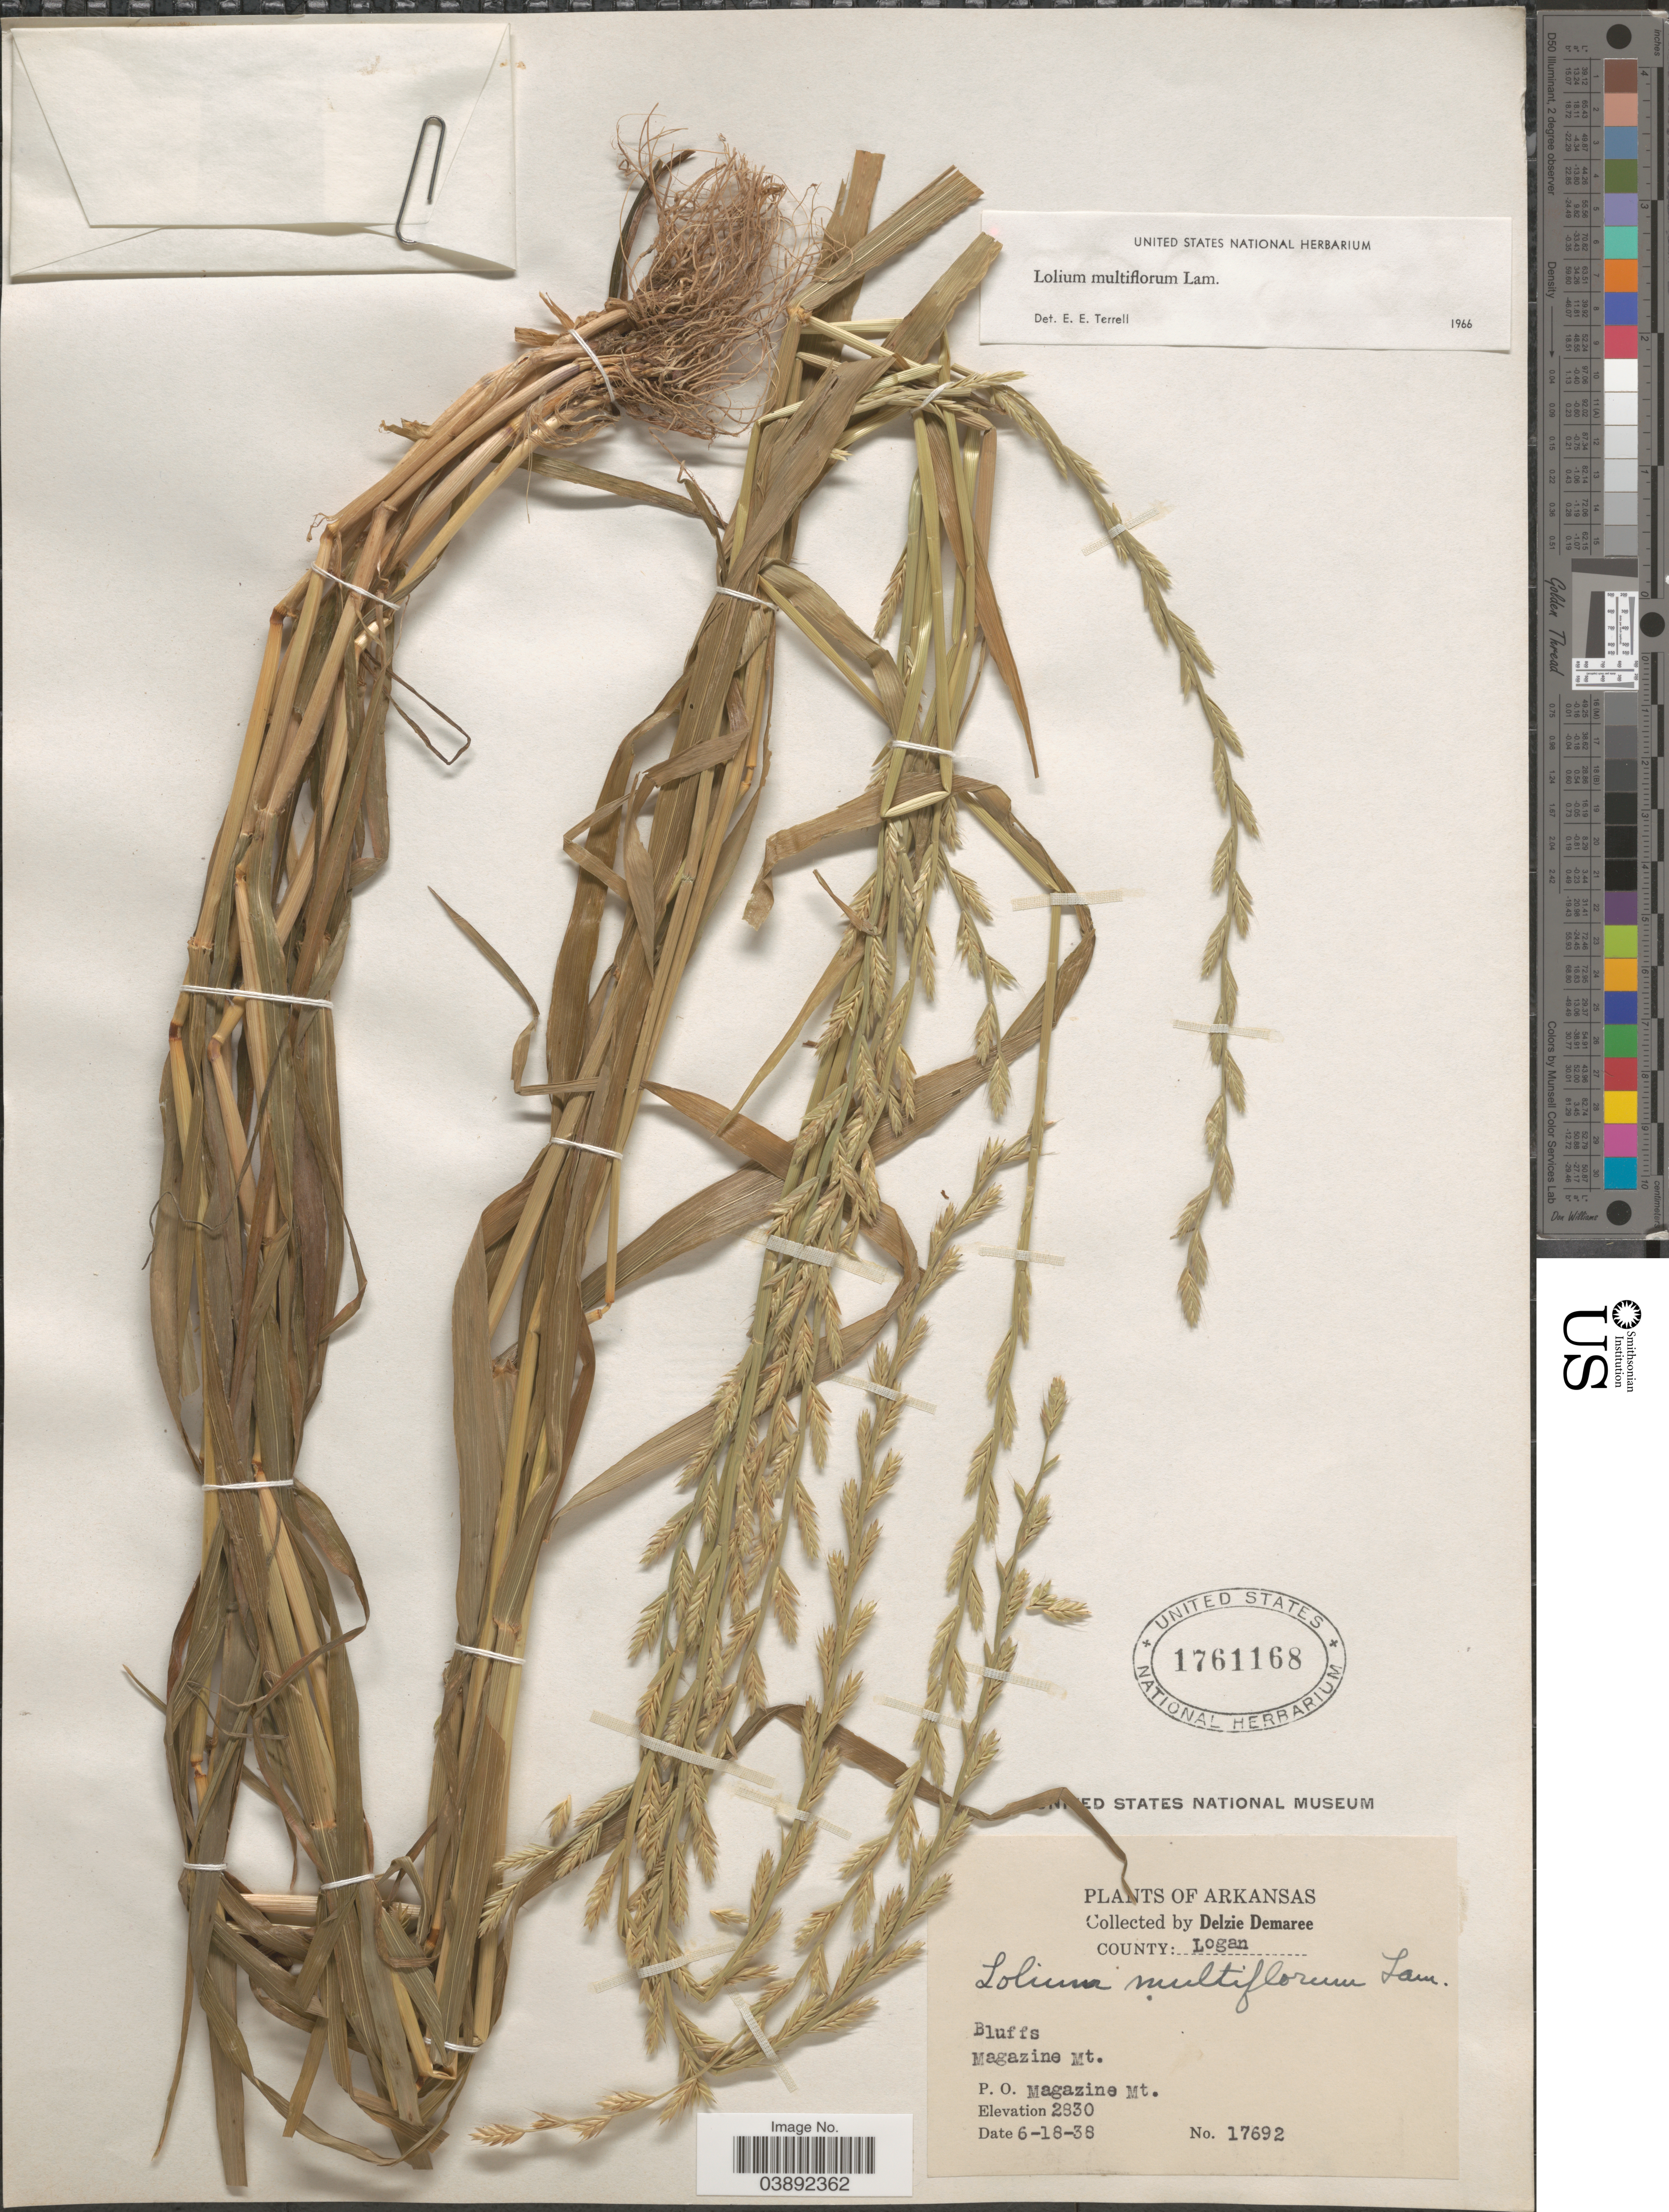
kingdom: Plantae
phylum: Tracheophyta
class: Liliopsida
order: Poales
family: Poaceae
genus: Lolium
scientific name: Lolium multiflorum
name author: Lam.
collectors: D. Demaree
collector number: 17692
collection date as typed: Transcribed d/m/y: 18/6/38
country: United States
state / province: Arkansas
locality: County: Logan. Bluffs. Magazine Mt. P. O. Magazine Mt.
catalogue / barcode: US 1761168